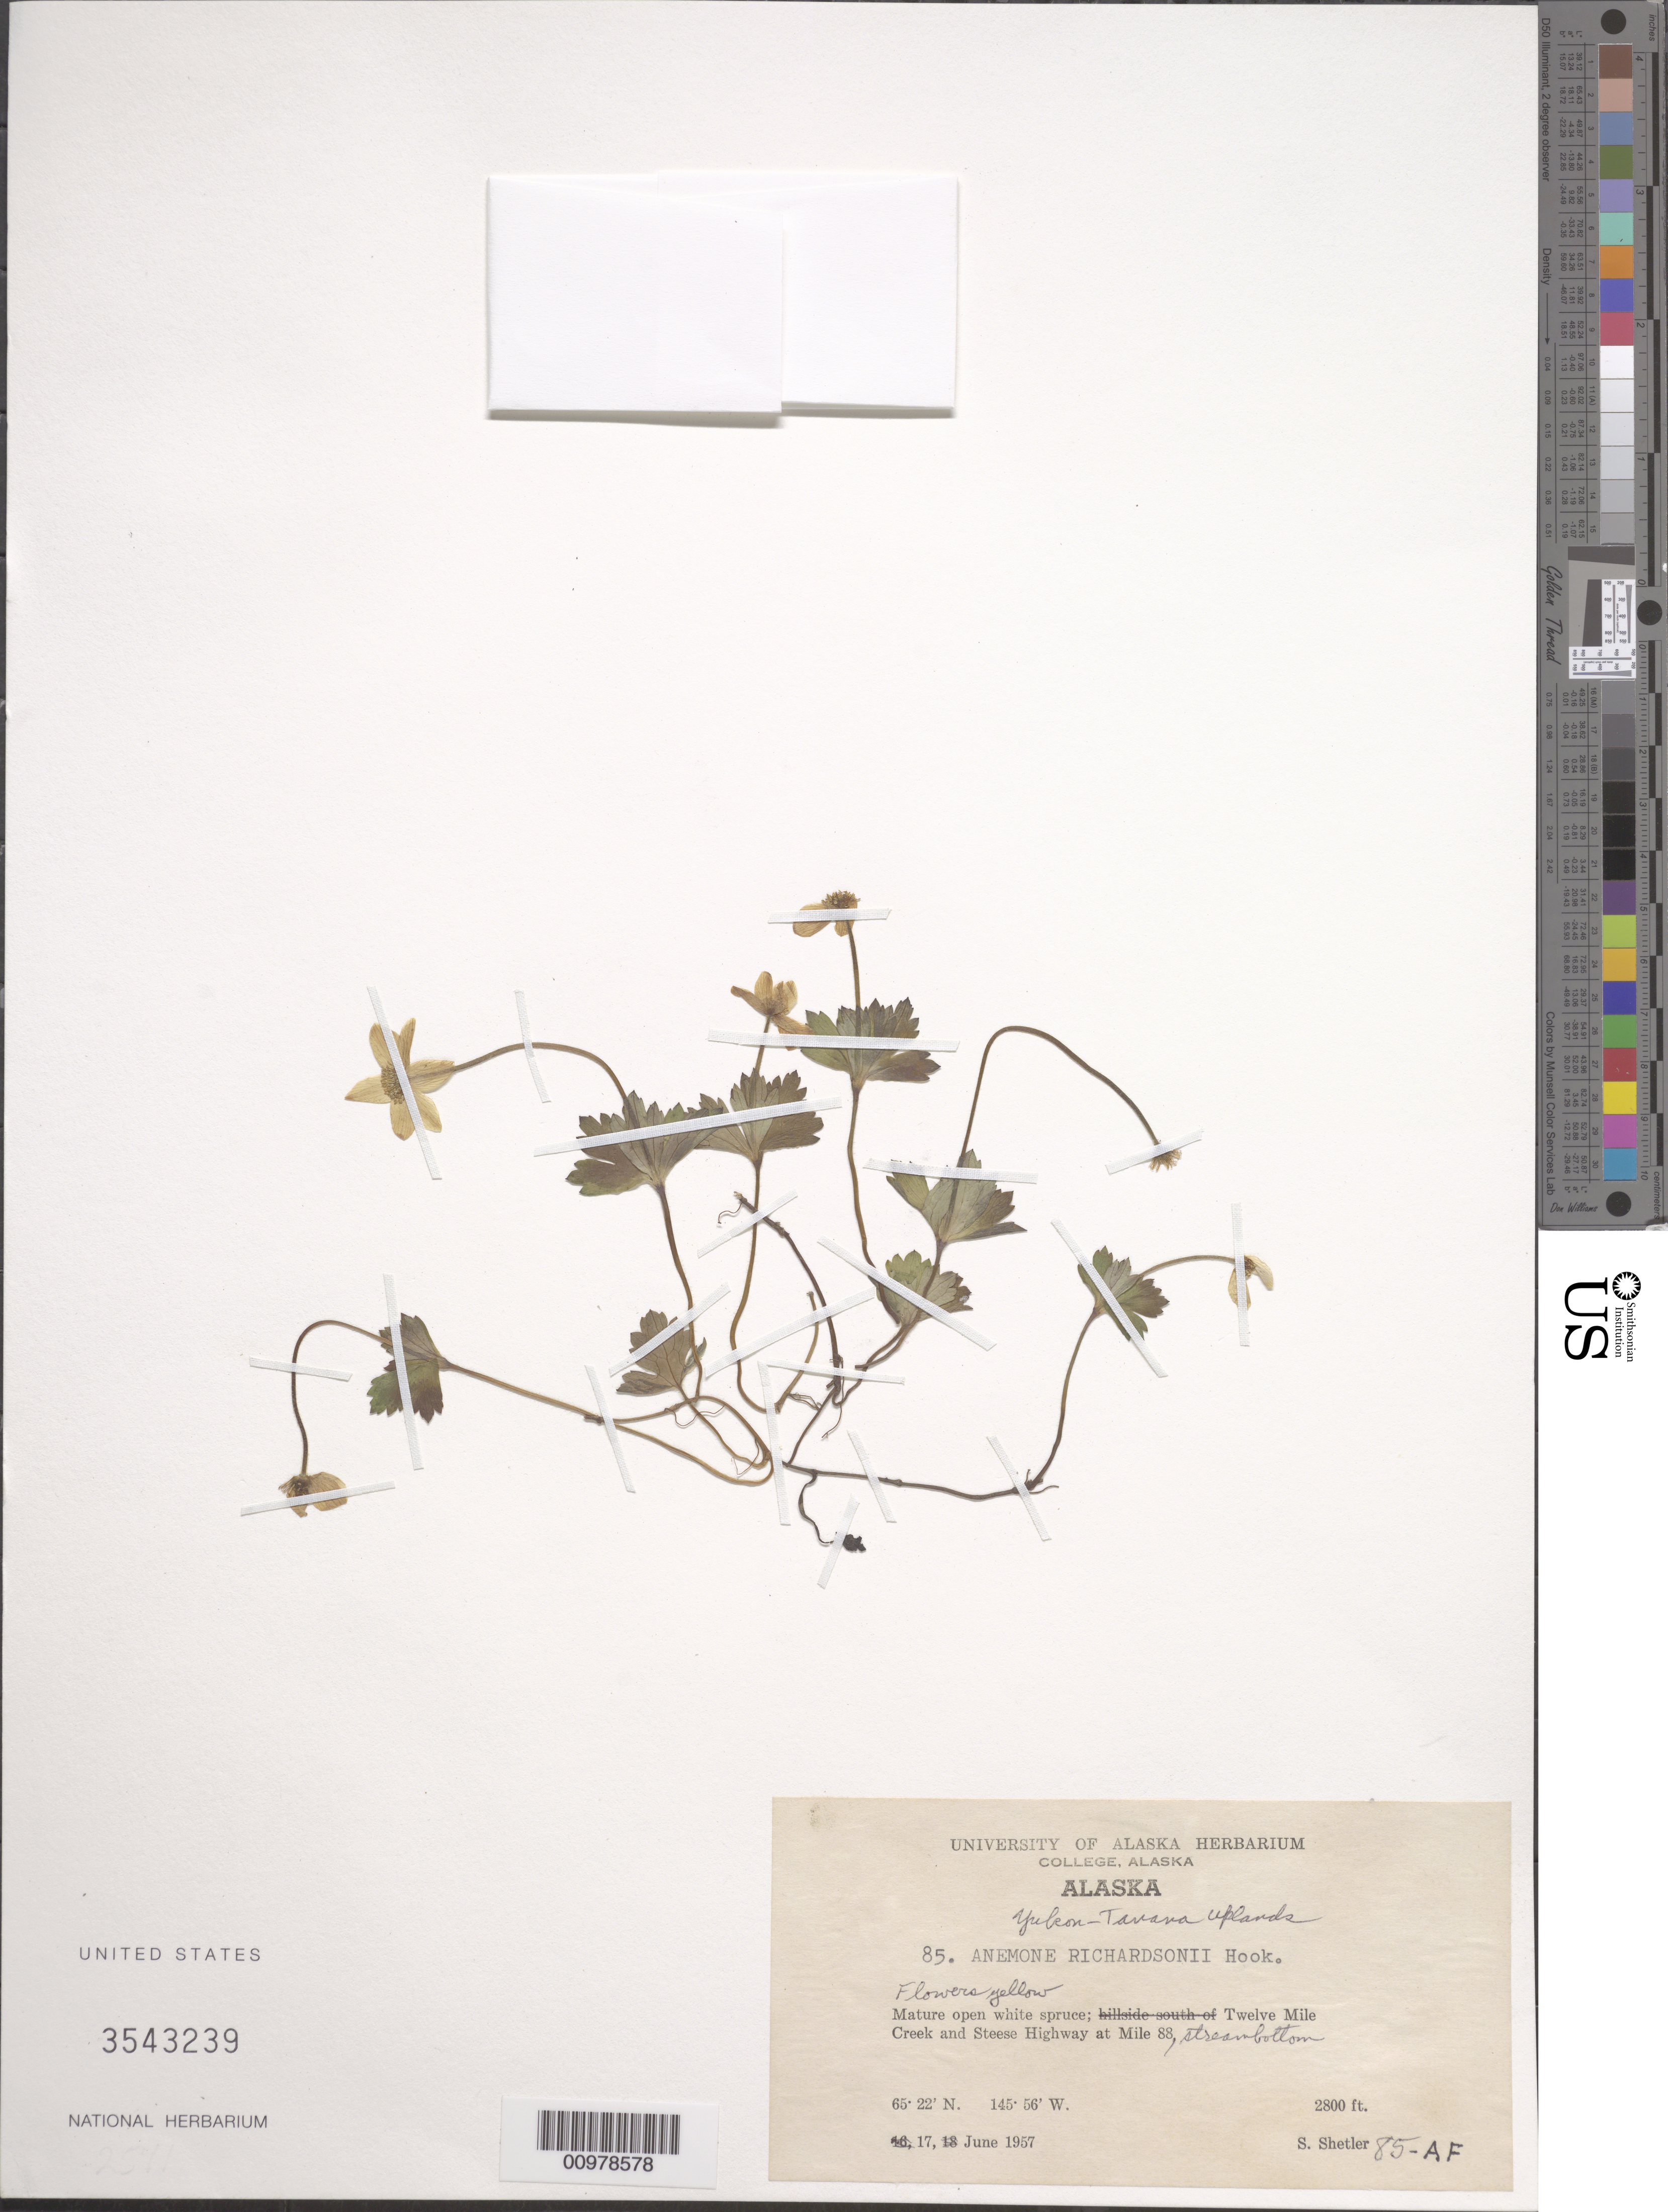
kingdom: Plantae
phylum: Tracheophyta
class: Magnoliopsida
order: Ranunculales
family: Ranunculaceae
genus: Anemone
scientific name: Anemone richardsonii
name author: Hook.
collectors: S. Shetler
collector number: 85-AF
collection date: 1957-06-17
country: United States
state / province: Alaska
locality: Yukon-Tavana Uplands. Twelve Mile Creek and Steese Highway at Mile 88.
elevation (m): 853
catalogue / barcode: US 3543239